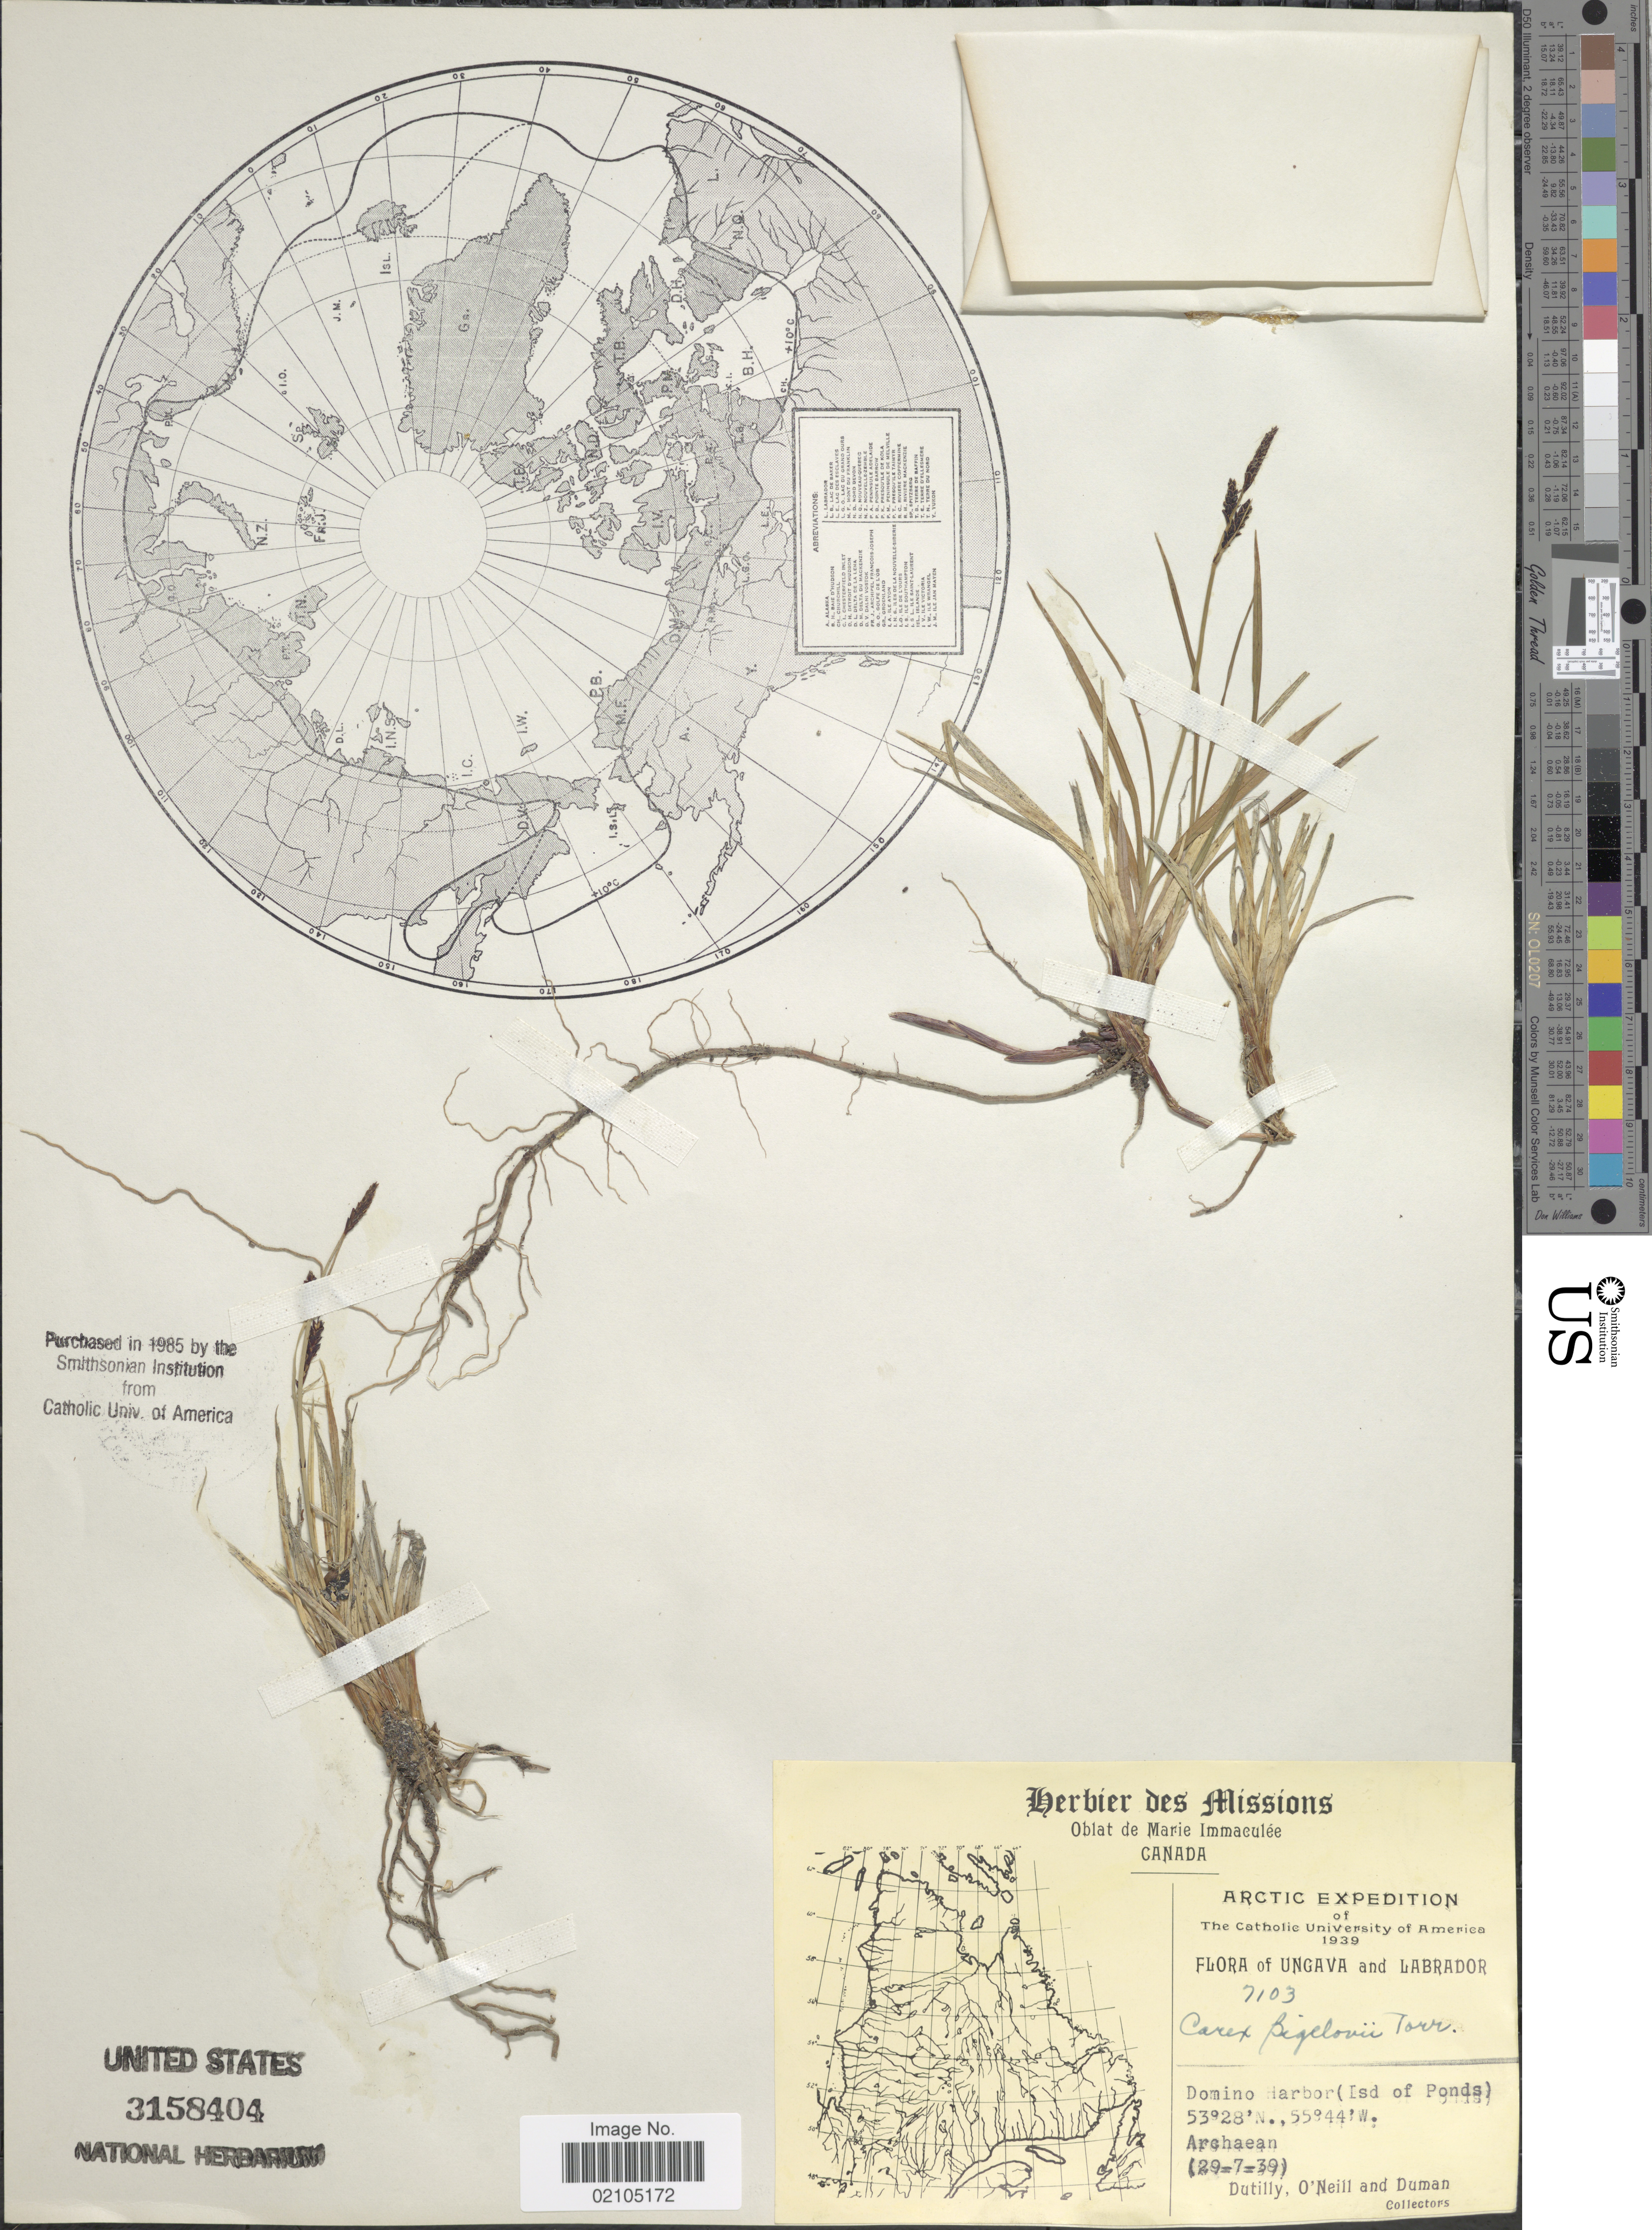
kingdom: Plantae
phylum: Tracheophyta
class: Liliopsida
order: Poales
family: Cyperaceae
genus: Carex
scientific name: Carex bigelowii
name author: Torr. ex Schwein.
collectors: -. Dutilly, -. O'Neill & -. Duman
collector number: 7103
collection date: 1939-07-29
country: Canada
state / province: Newfoundland and Labrador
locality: Ungava and Labrador, Domino Harbor (lsd of Ponds) Archaean, Arctic.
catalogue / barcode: US 3158404